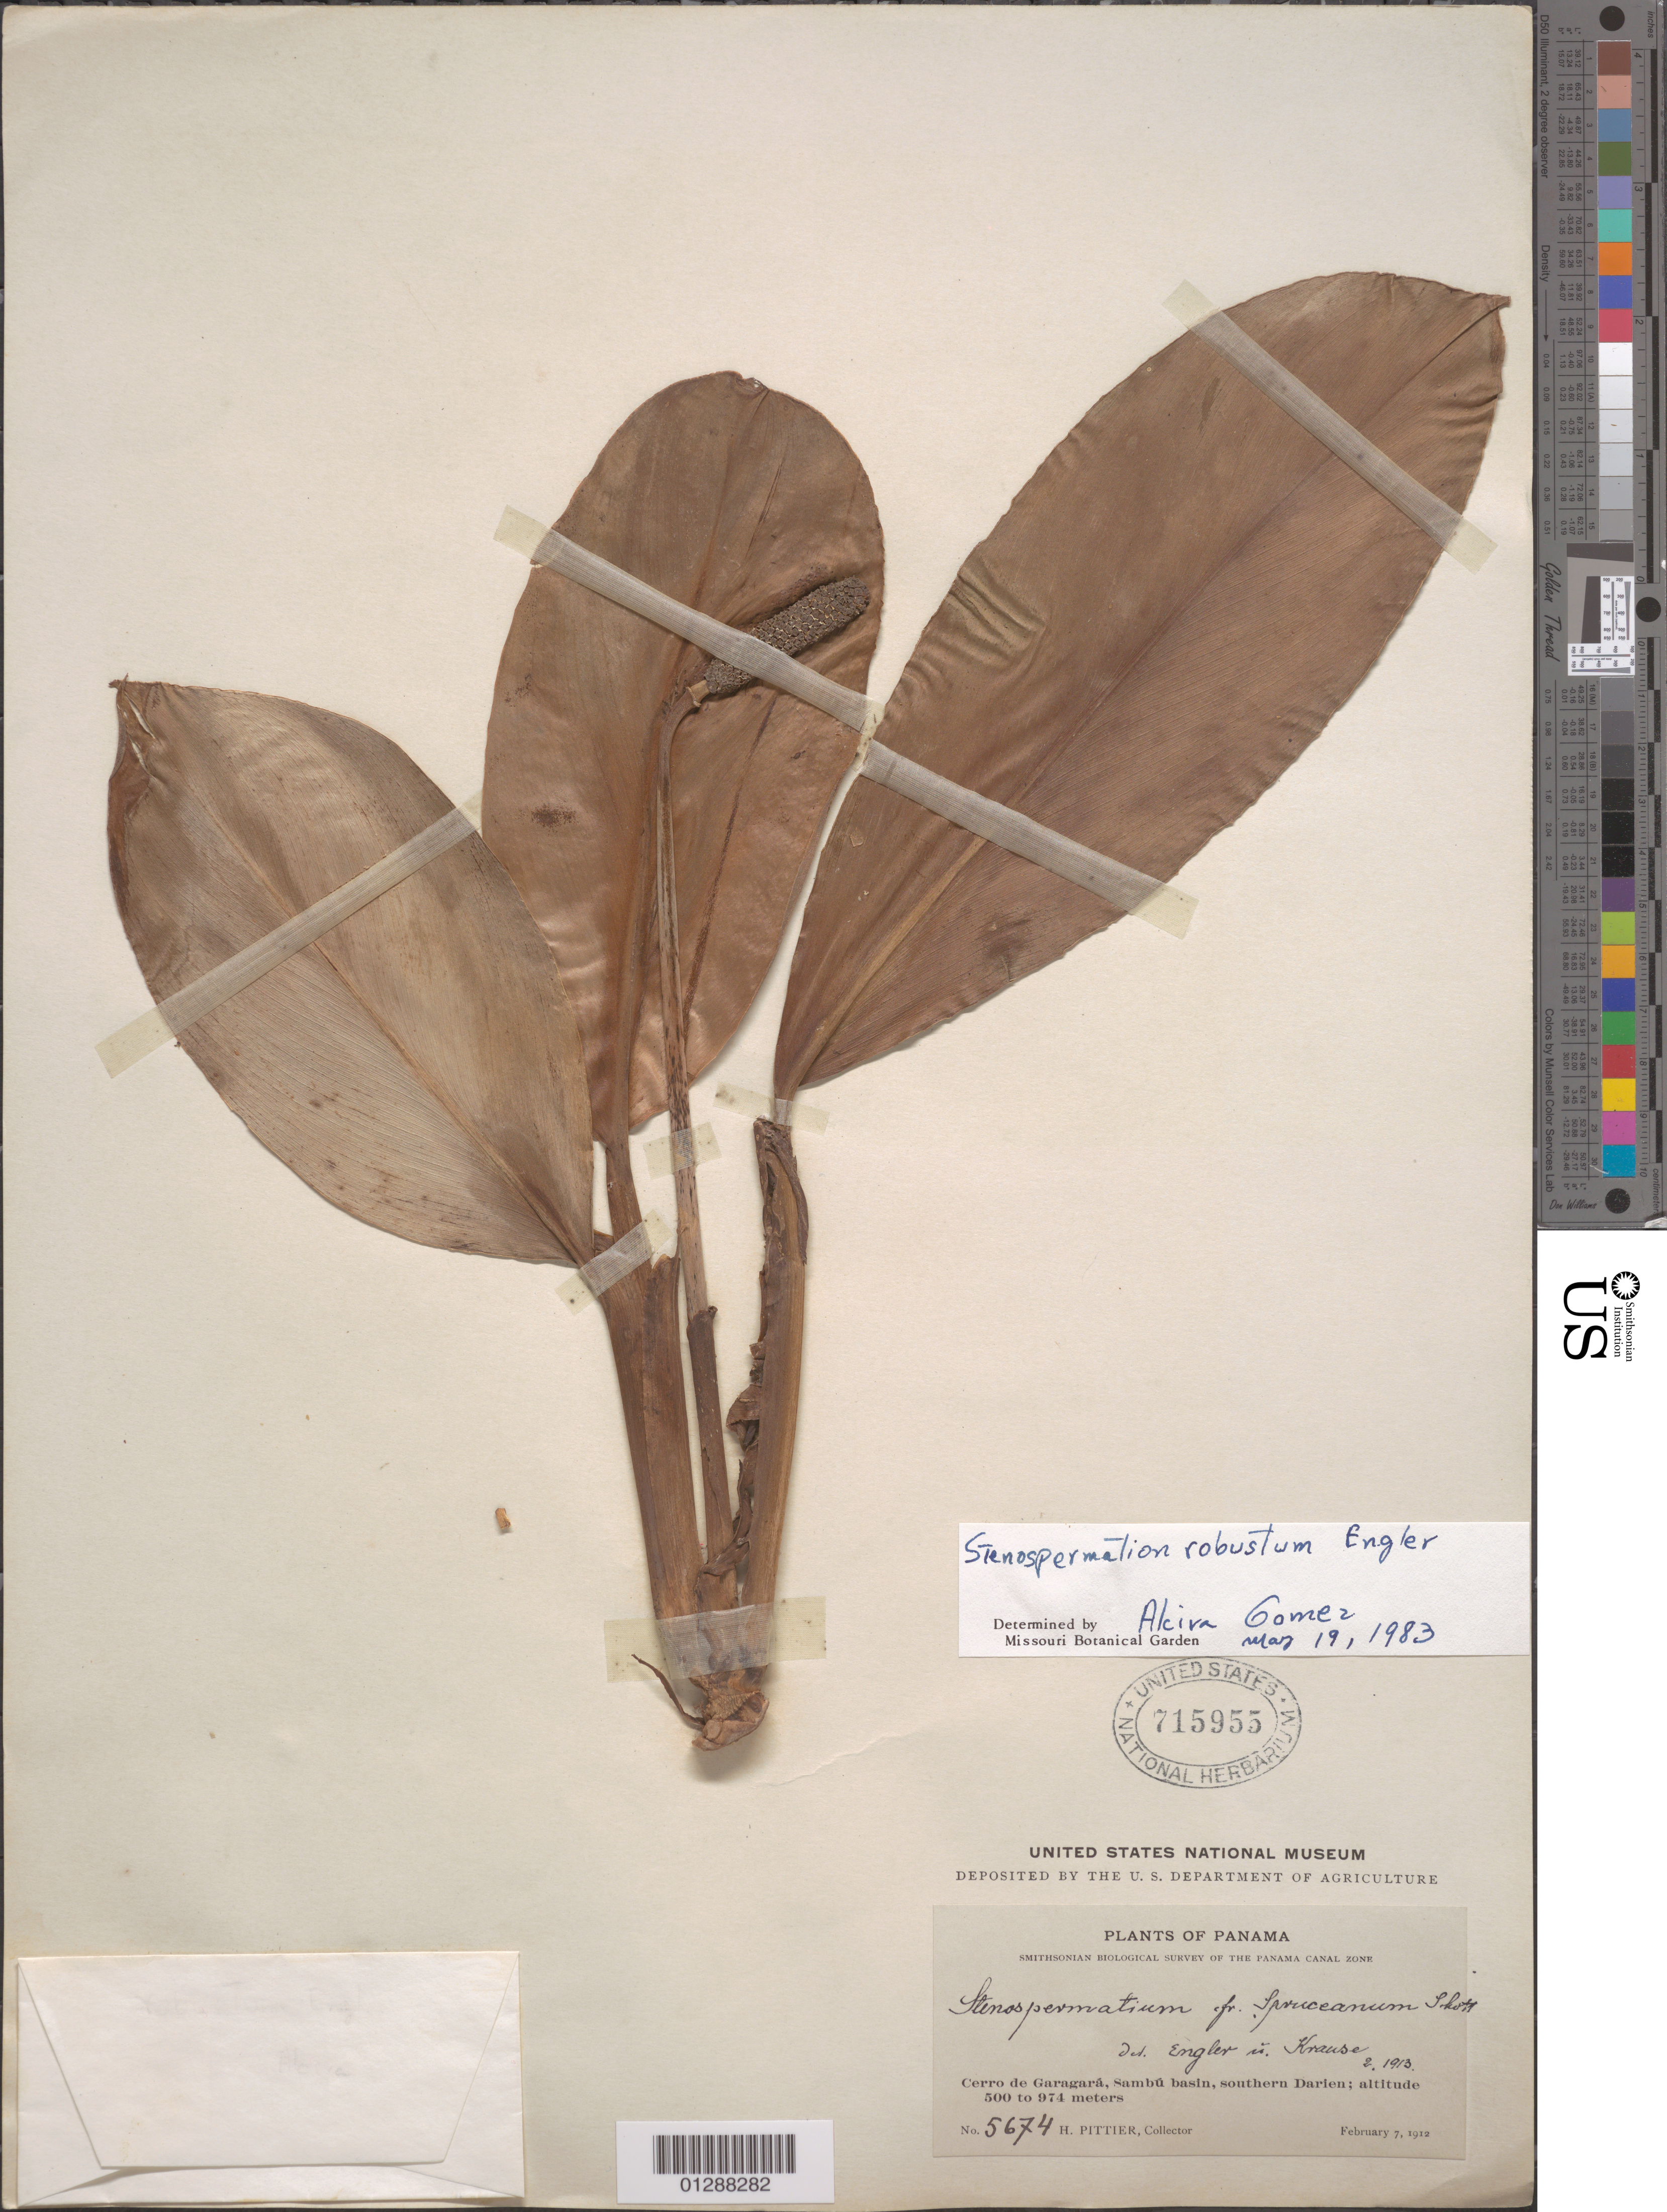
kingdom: Plantae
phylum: Tracheophyta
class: Liliopsida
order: Alismatales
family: Araceae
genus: Stenospermation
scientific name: Stenospermation robustum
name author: Engl.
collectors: H. F. Pittier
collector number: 5674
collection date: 1912-02-07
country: Panama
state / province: Darien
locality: Cerro de Garagará, Sambú basin, southern Darien.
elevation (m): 500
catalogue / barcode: US 715955